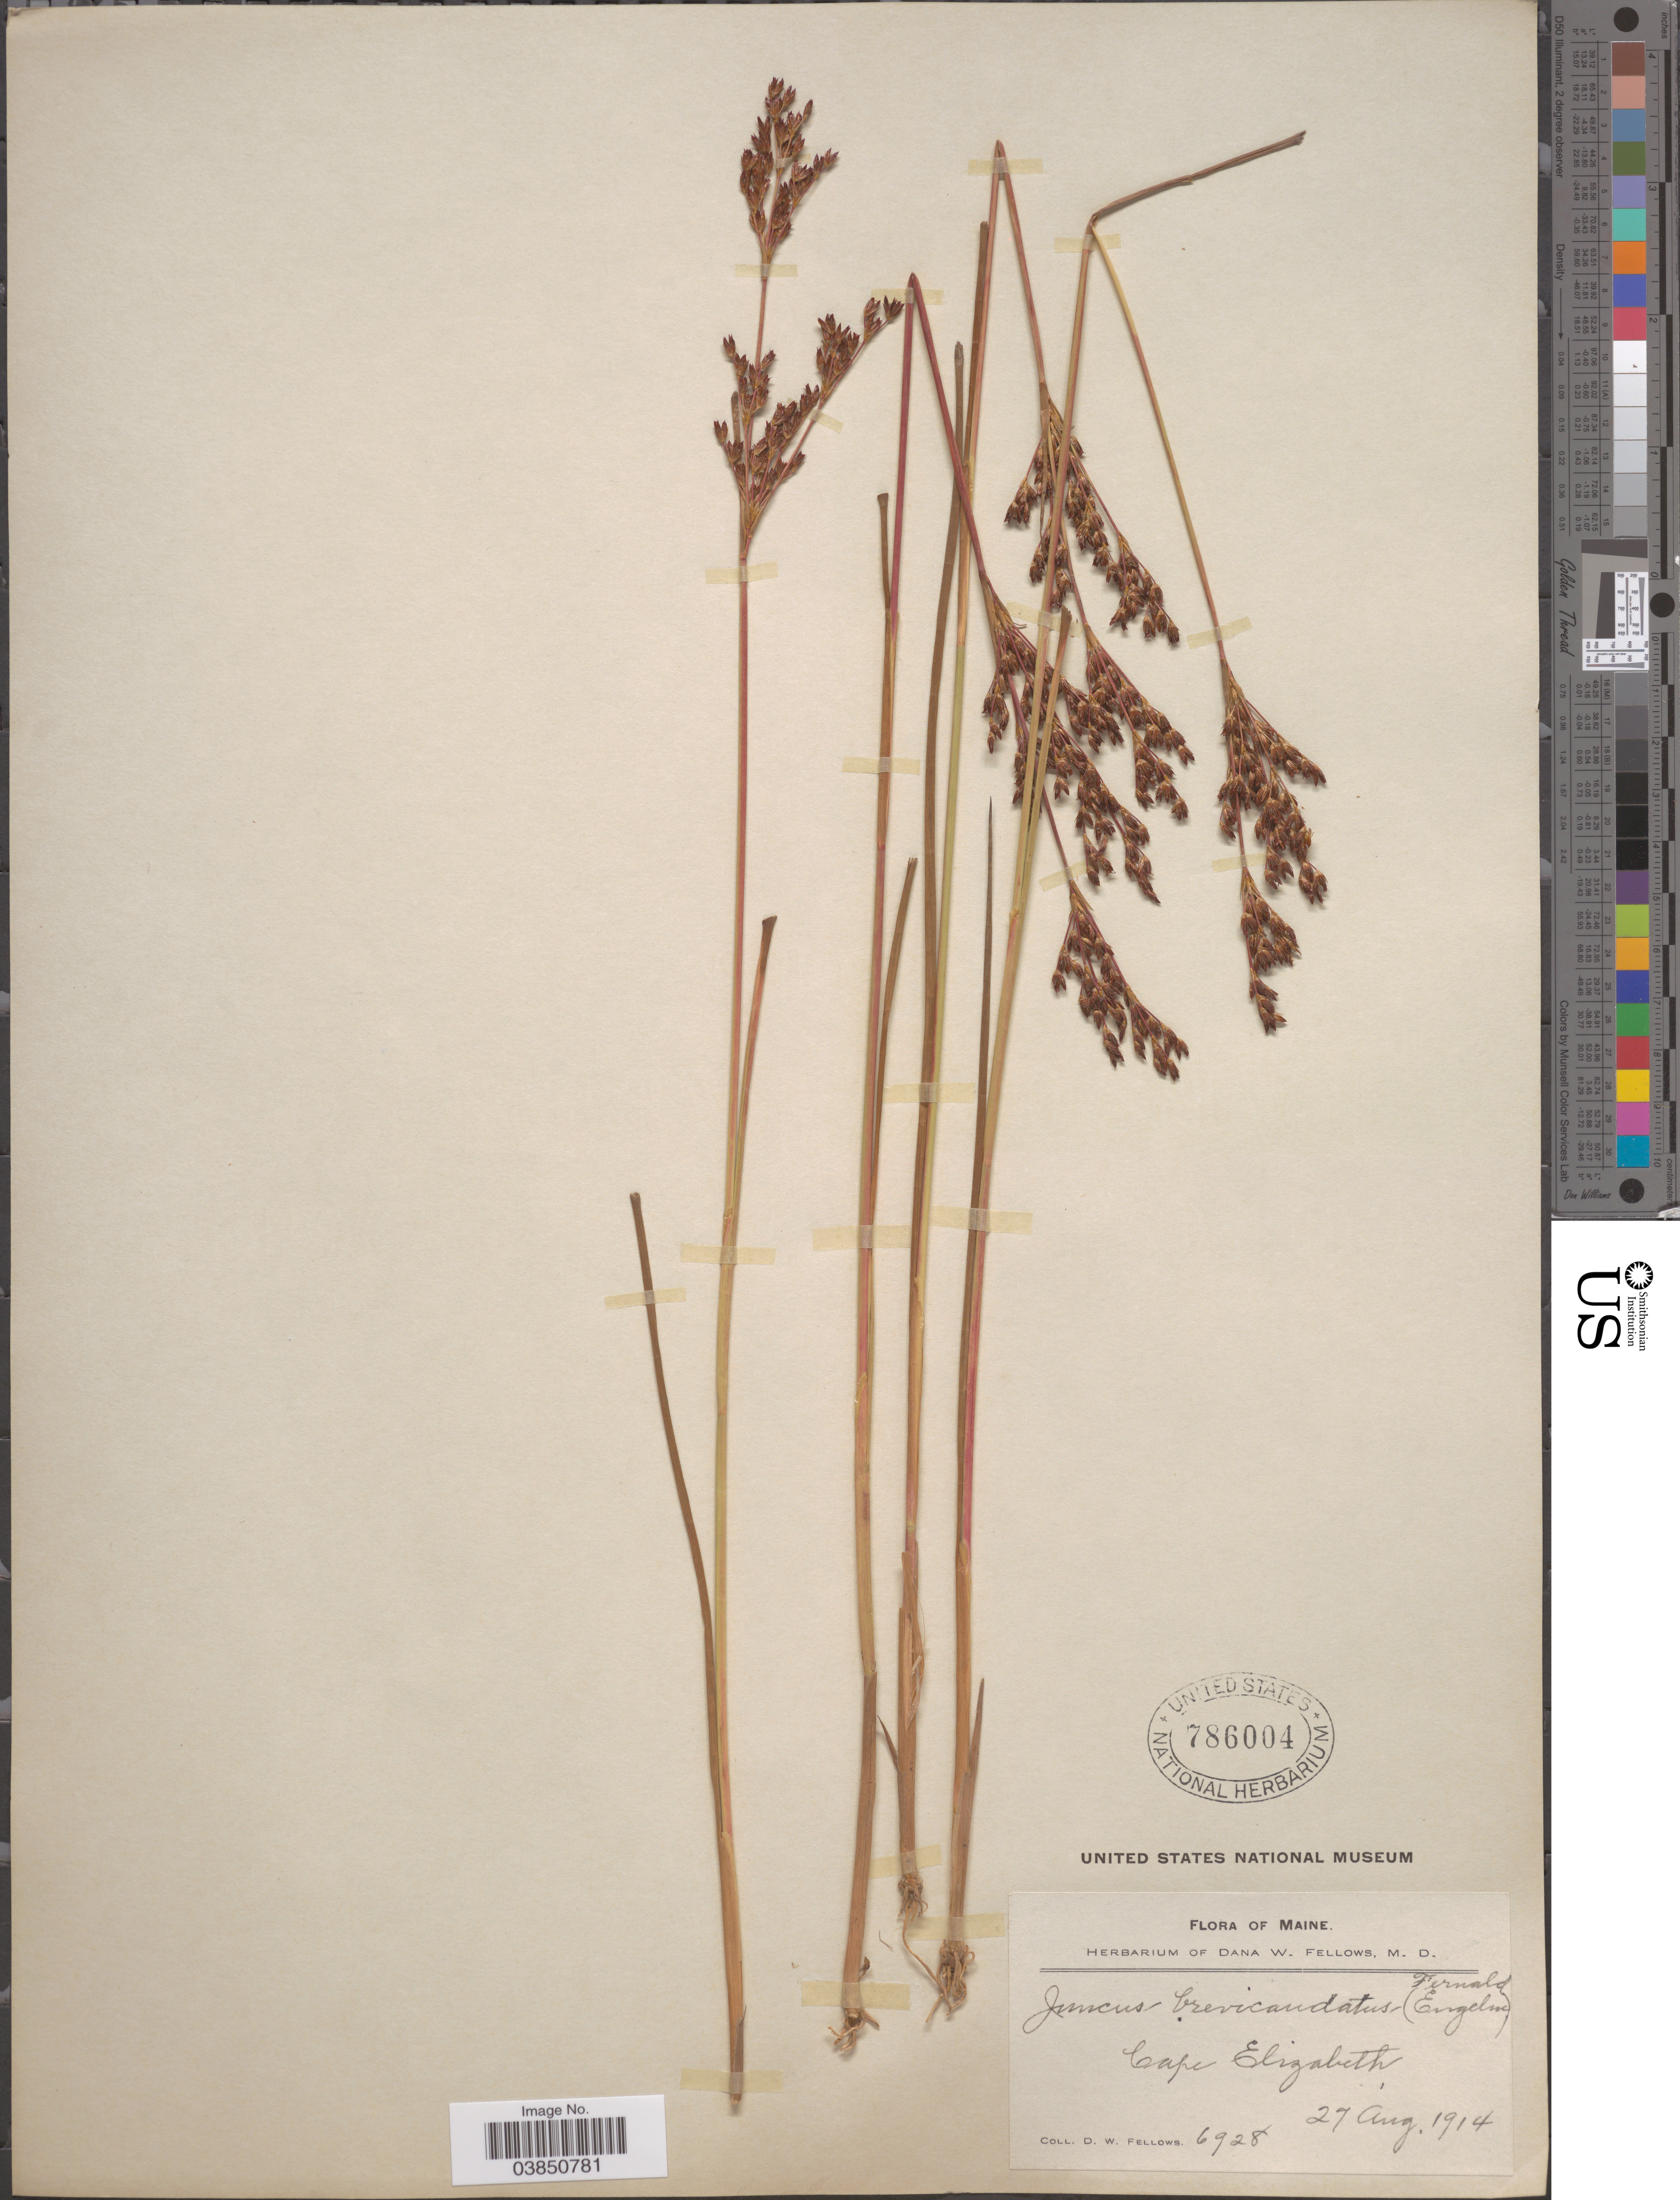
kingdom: Plantae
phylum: Tracheophyta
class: Liliopsida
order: Poales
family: Juncaceae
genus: Juncus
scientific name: Juncus brevicaudatus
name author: (Engelm.) Fernald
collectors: D. W. Fellows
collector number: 6928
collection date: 1914-08-27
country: United States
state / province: Maine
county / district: Cumberland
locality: Cape Elizabeth.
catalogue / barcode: US 786004